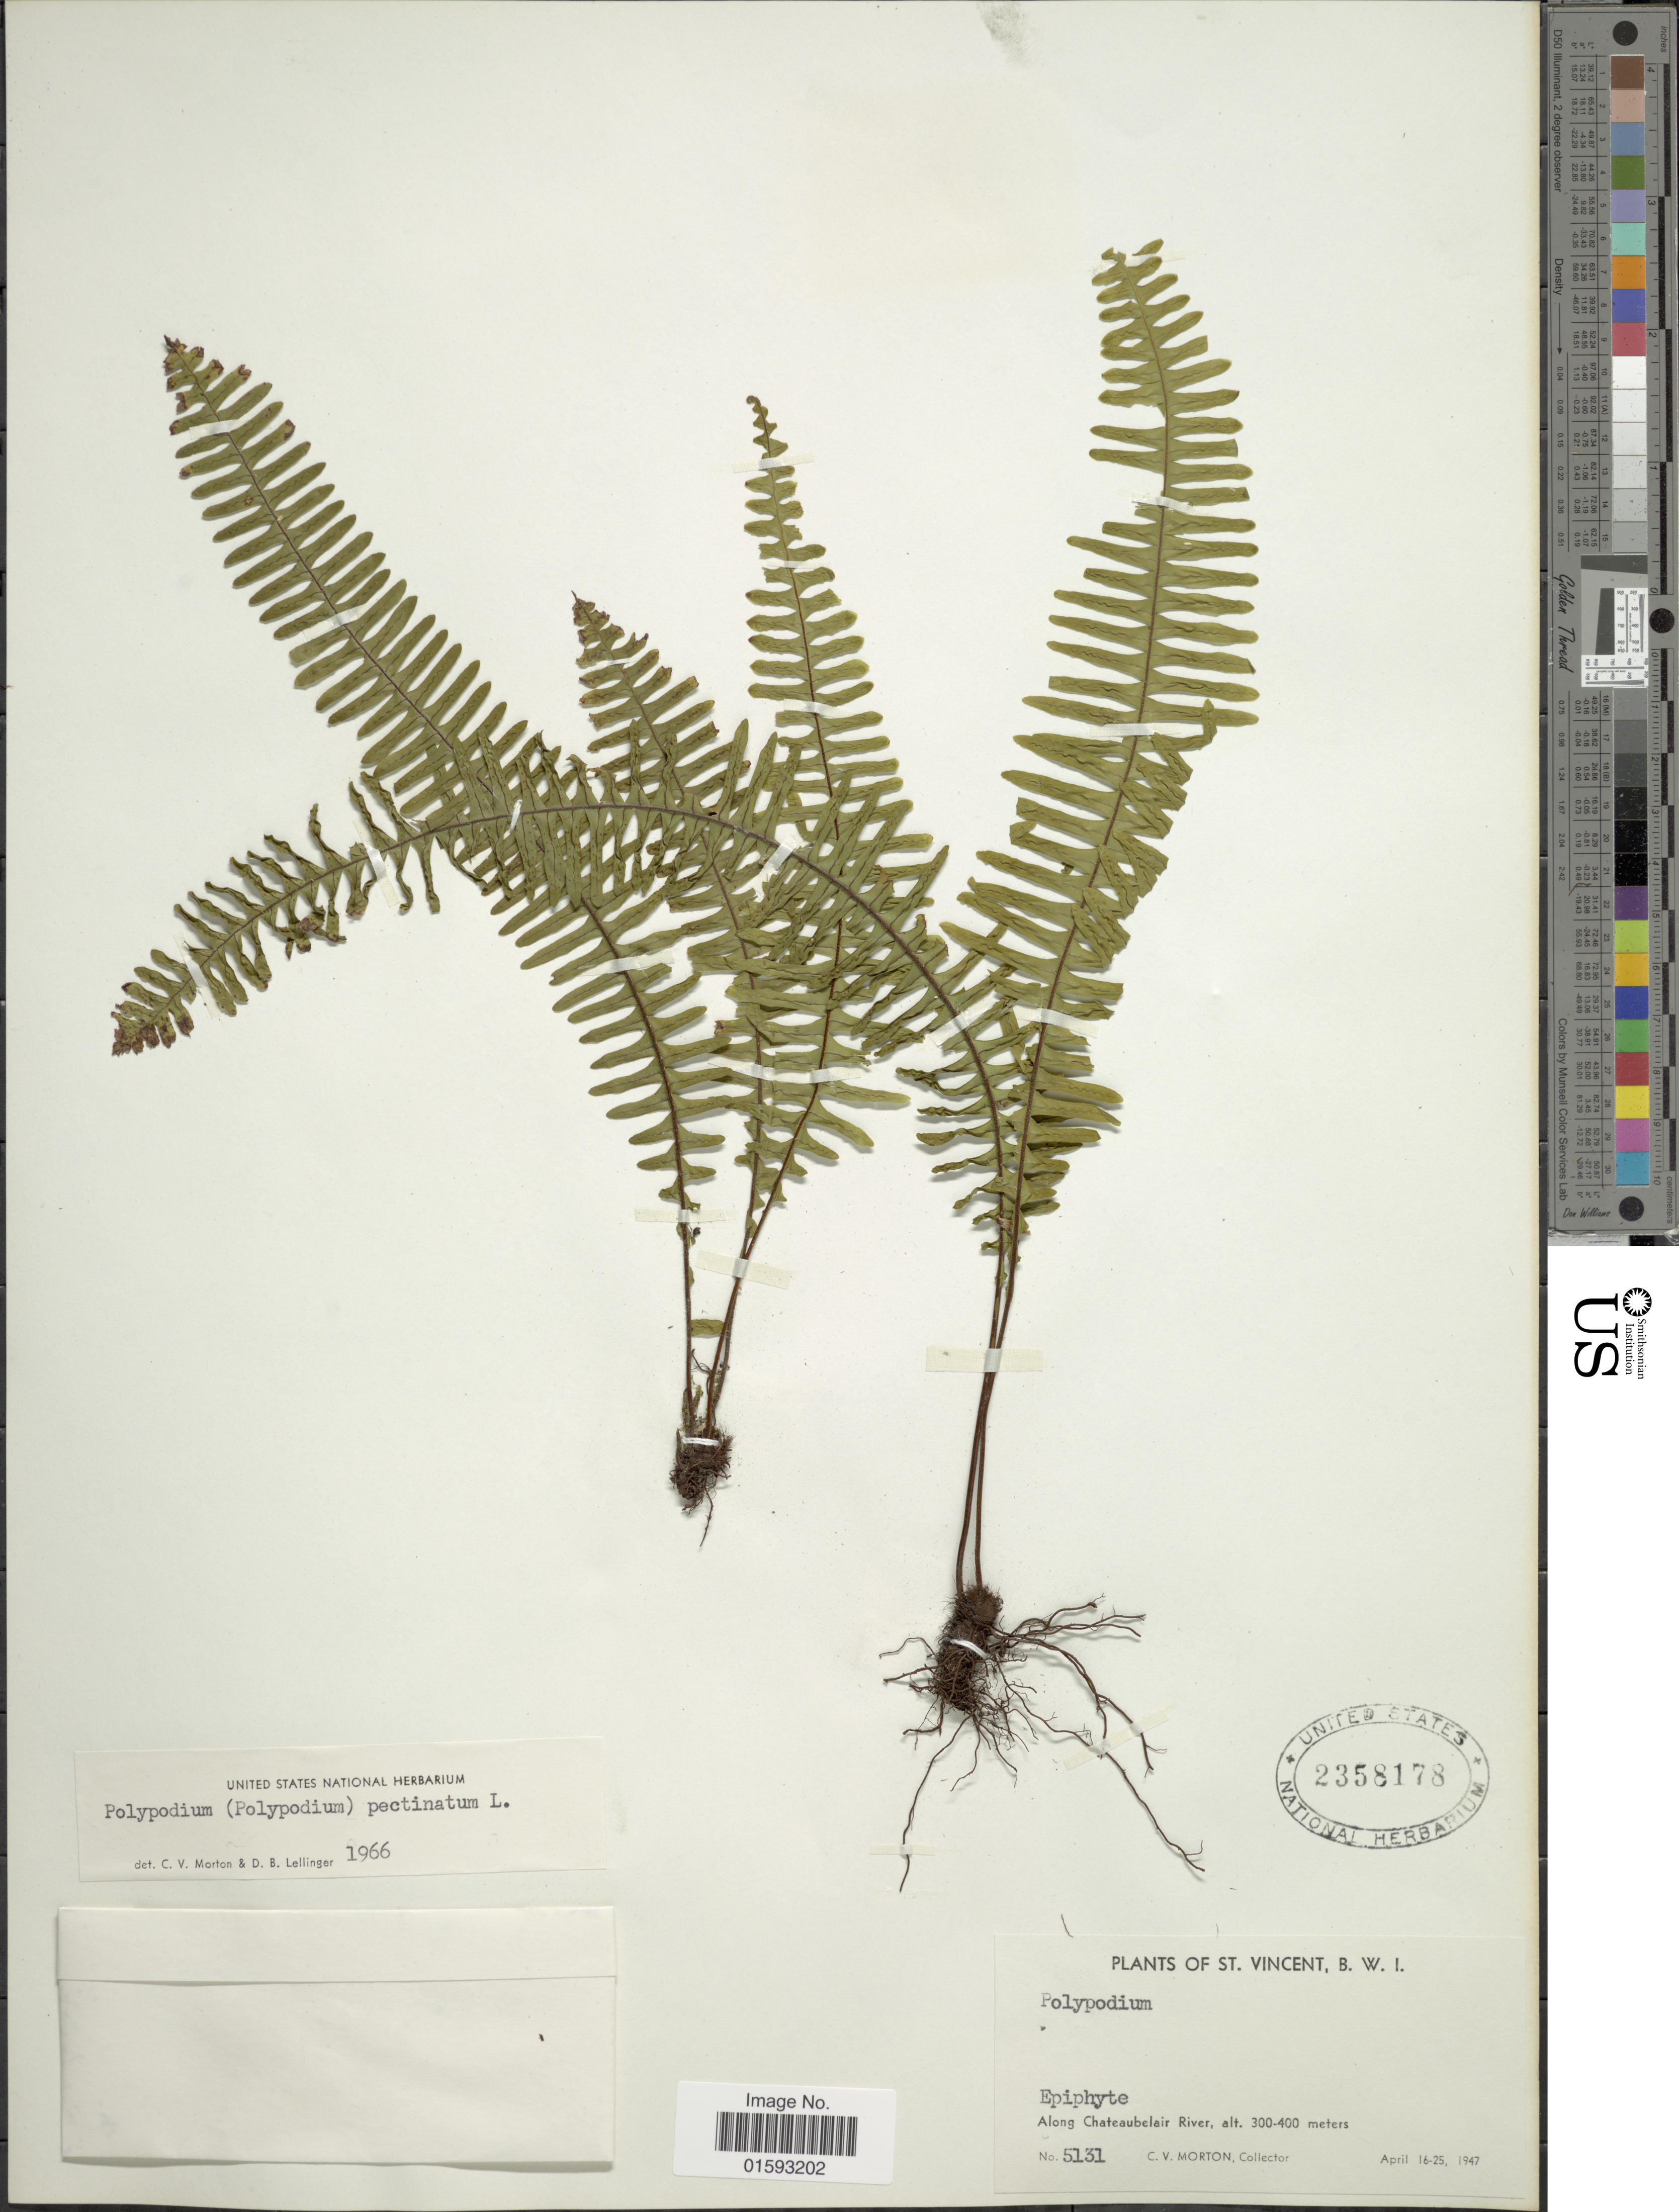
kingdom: Plantae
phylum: Tracheophyta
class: Polypodiopsida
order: Polypodiales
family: Polypodiaceae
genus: Pecluma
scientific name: Pecluma pectinata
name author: (L.) M.G. Price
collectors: C. V. Morton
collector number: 5131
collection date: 1947-04-16/1947-04-25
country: St. Vincent - Grenadines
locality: Epiphyte, Along Chateaubelair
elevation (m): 300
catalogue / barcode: US 2358178